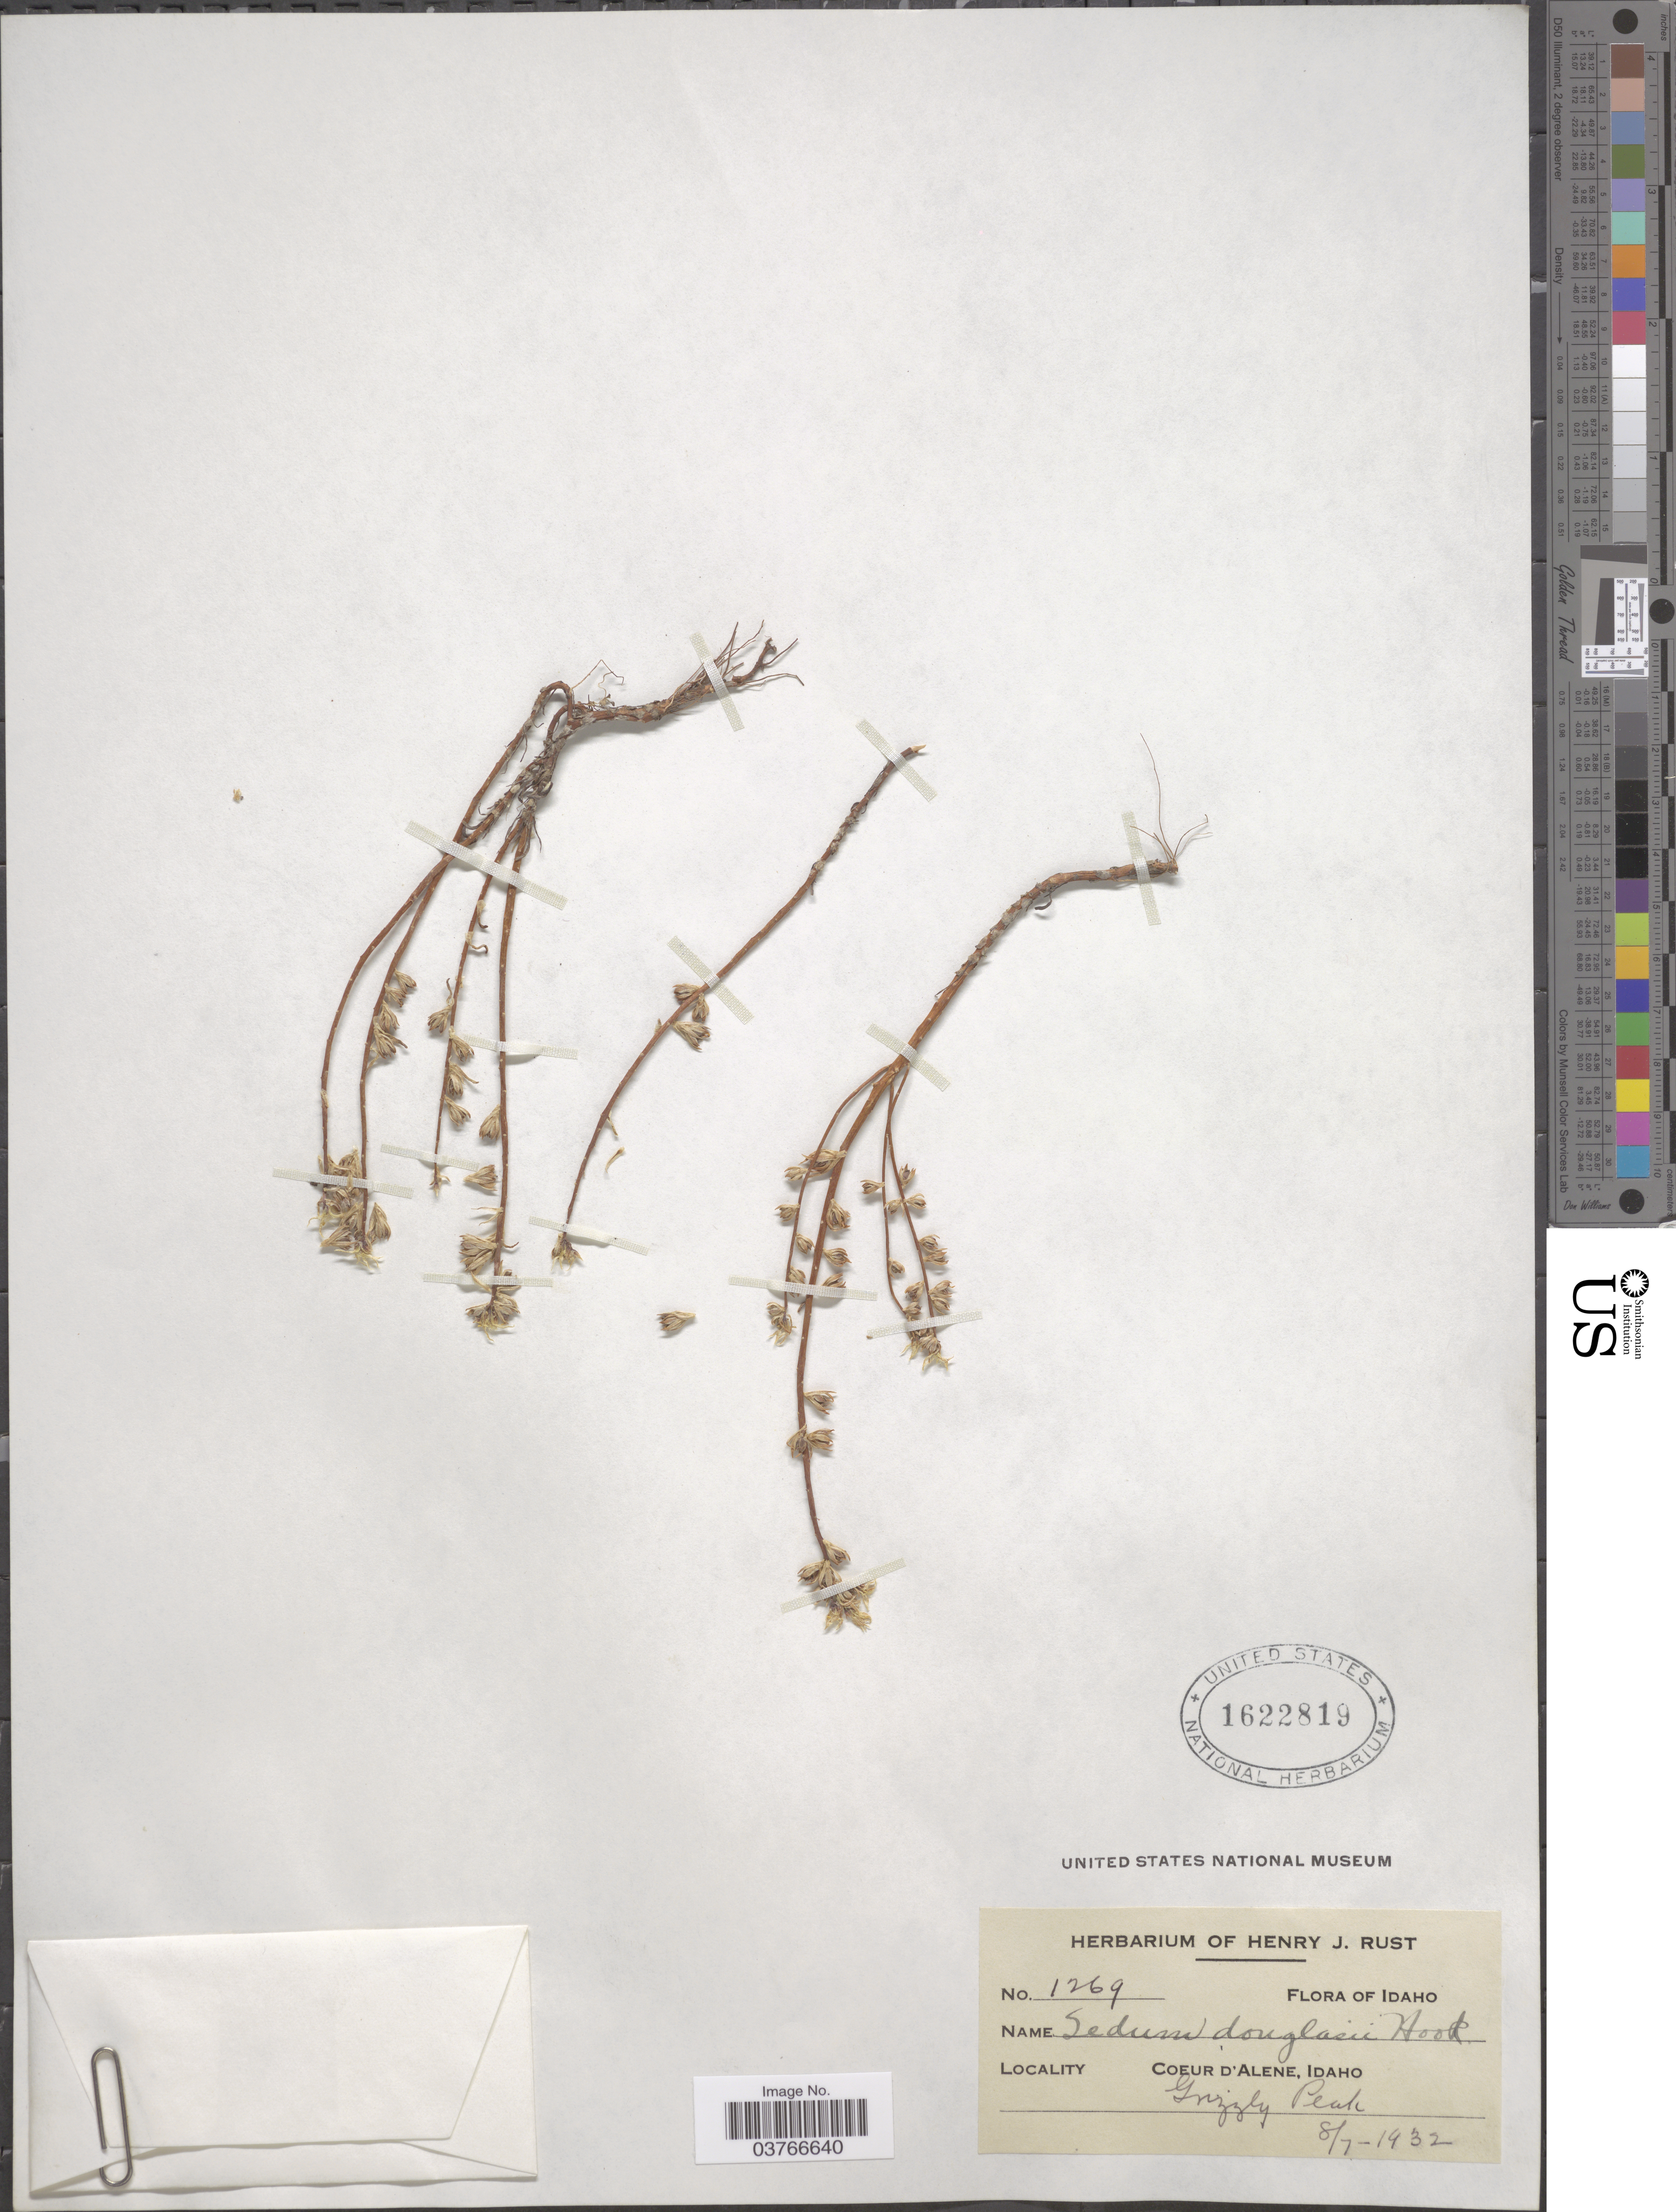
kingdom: Plantae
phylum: Tracheophyta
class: Magnoliopsida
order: Saxifragales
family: Crassulaceae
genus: Sedum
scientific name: Sedum stenopetalum var. stenopetalum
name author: Pursh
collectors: ex herb. Henry J. Rust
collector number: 1269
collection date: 1932-08-07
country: United States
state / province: Idaho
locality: Coeur D'Alene. Grizzly Peak.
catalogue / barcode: US 1622819